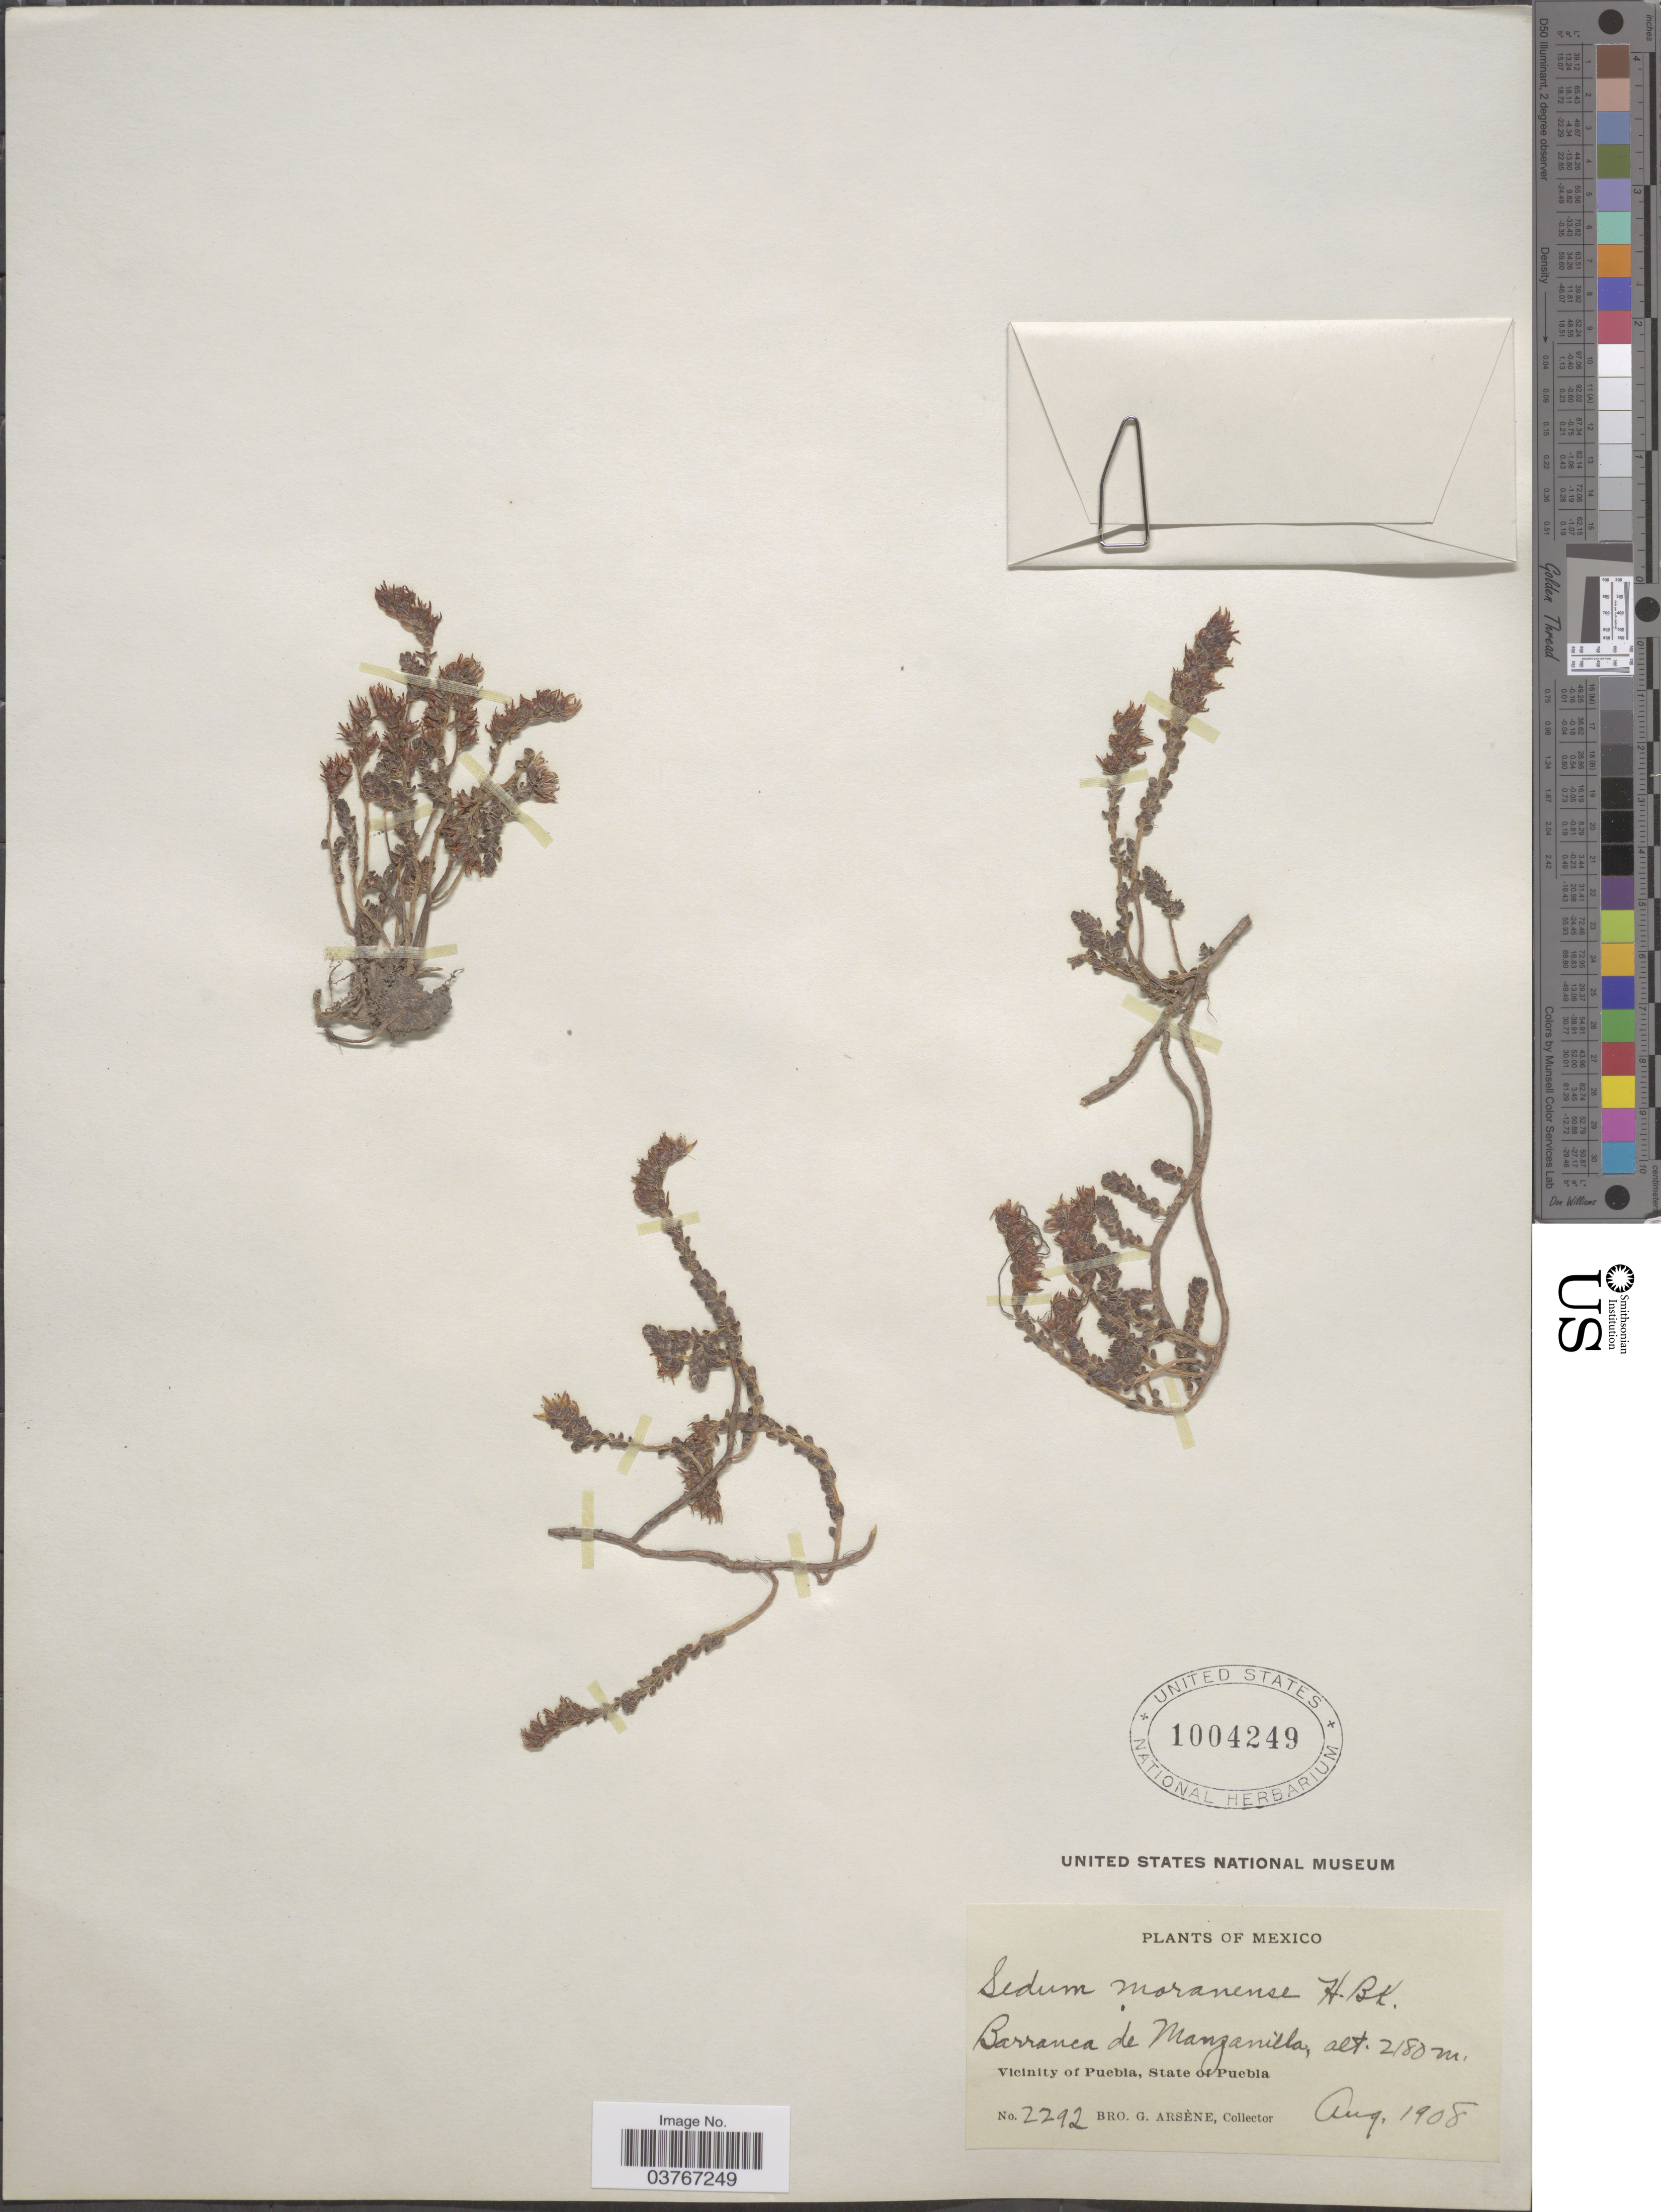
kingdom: Plantae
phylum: Tracheophyta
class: Magnoliopsida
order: Saxifragales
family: Crassulaceae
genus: Sedum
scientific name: Sedum moranense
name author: Kunth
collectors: Bro. G. Arsène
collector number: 2292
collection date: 1908-08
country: Mexico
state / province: Puebla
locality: Barranca de Manzanilla. Vicinity of Puebla, State of Puebla.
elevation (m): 2180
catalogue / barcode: US 1004249